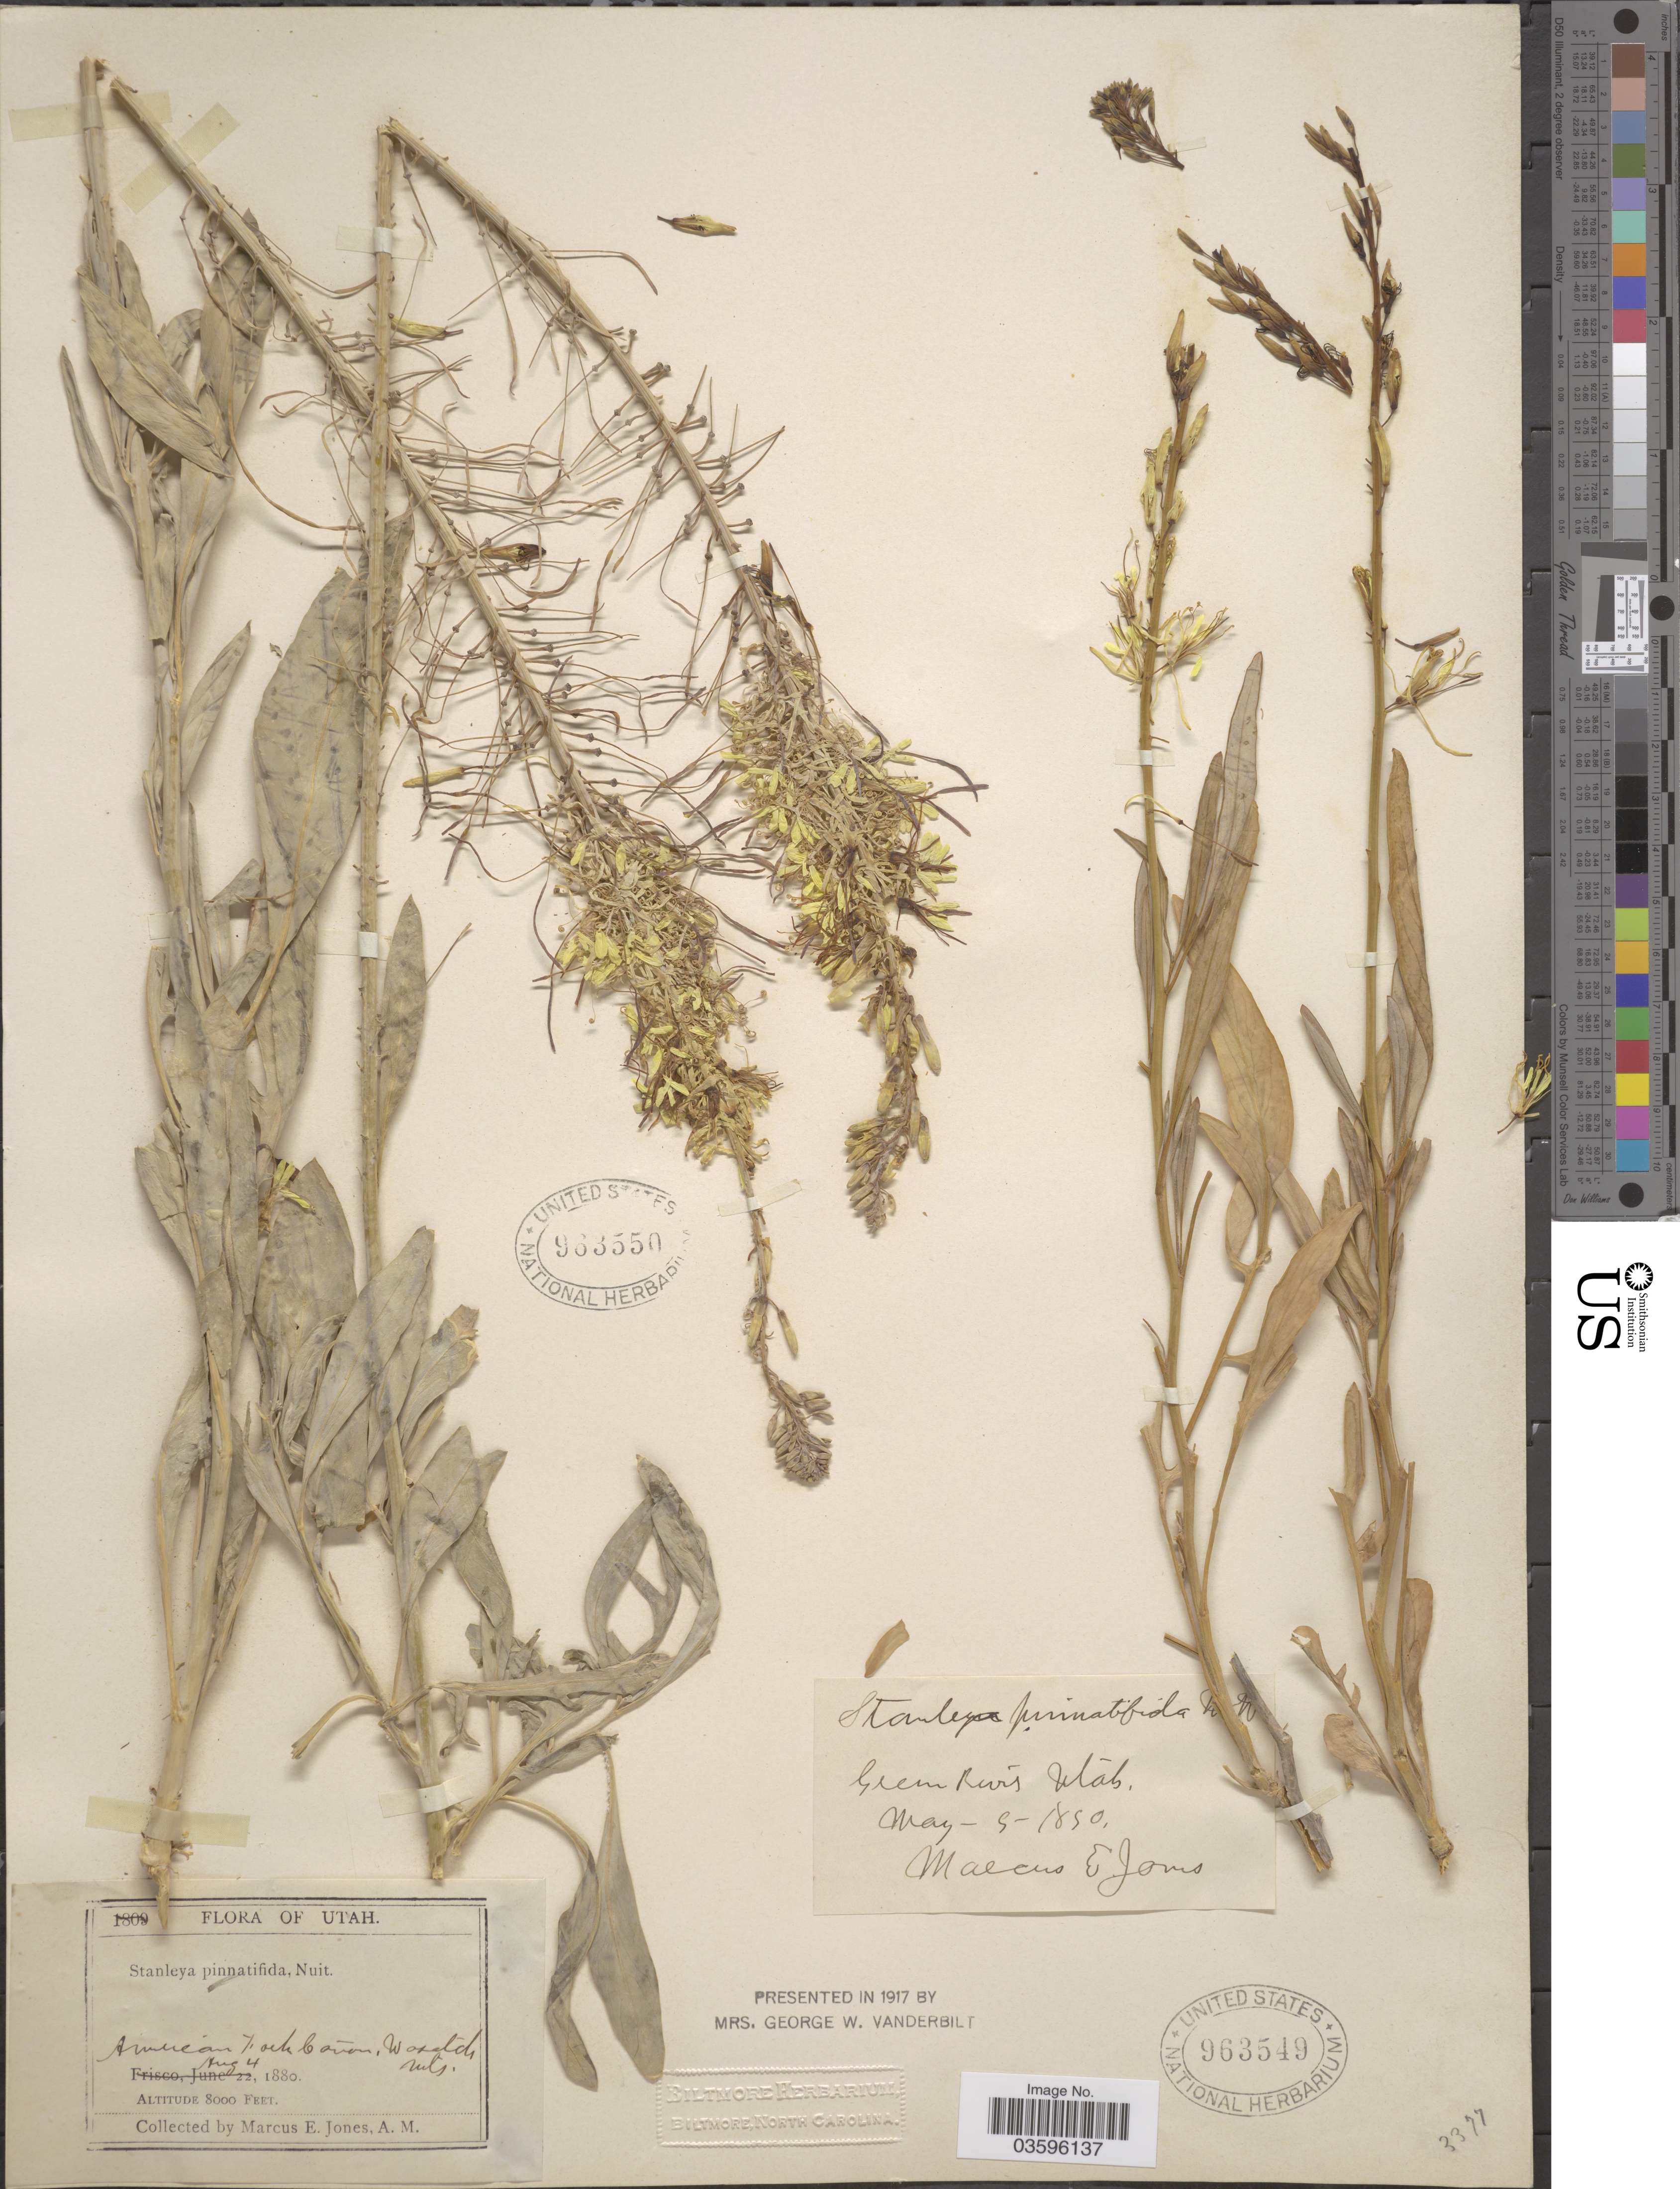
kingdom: Plantae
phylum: Tracheophyta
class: Magnoliopsida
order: Brassicales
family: Brassicaceae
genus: Stanleya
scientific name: Stanleya pinnata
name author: (Pursh) Britton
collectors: M. E. Jones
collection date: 1850-05-05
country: United States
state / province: Utah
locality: Green River.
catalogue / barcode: US 963549-2